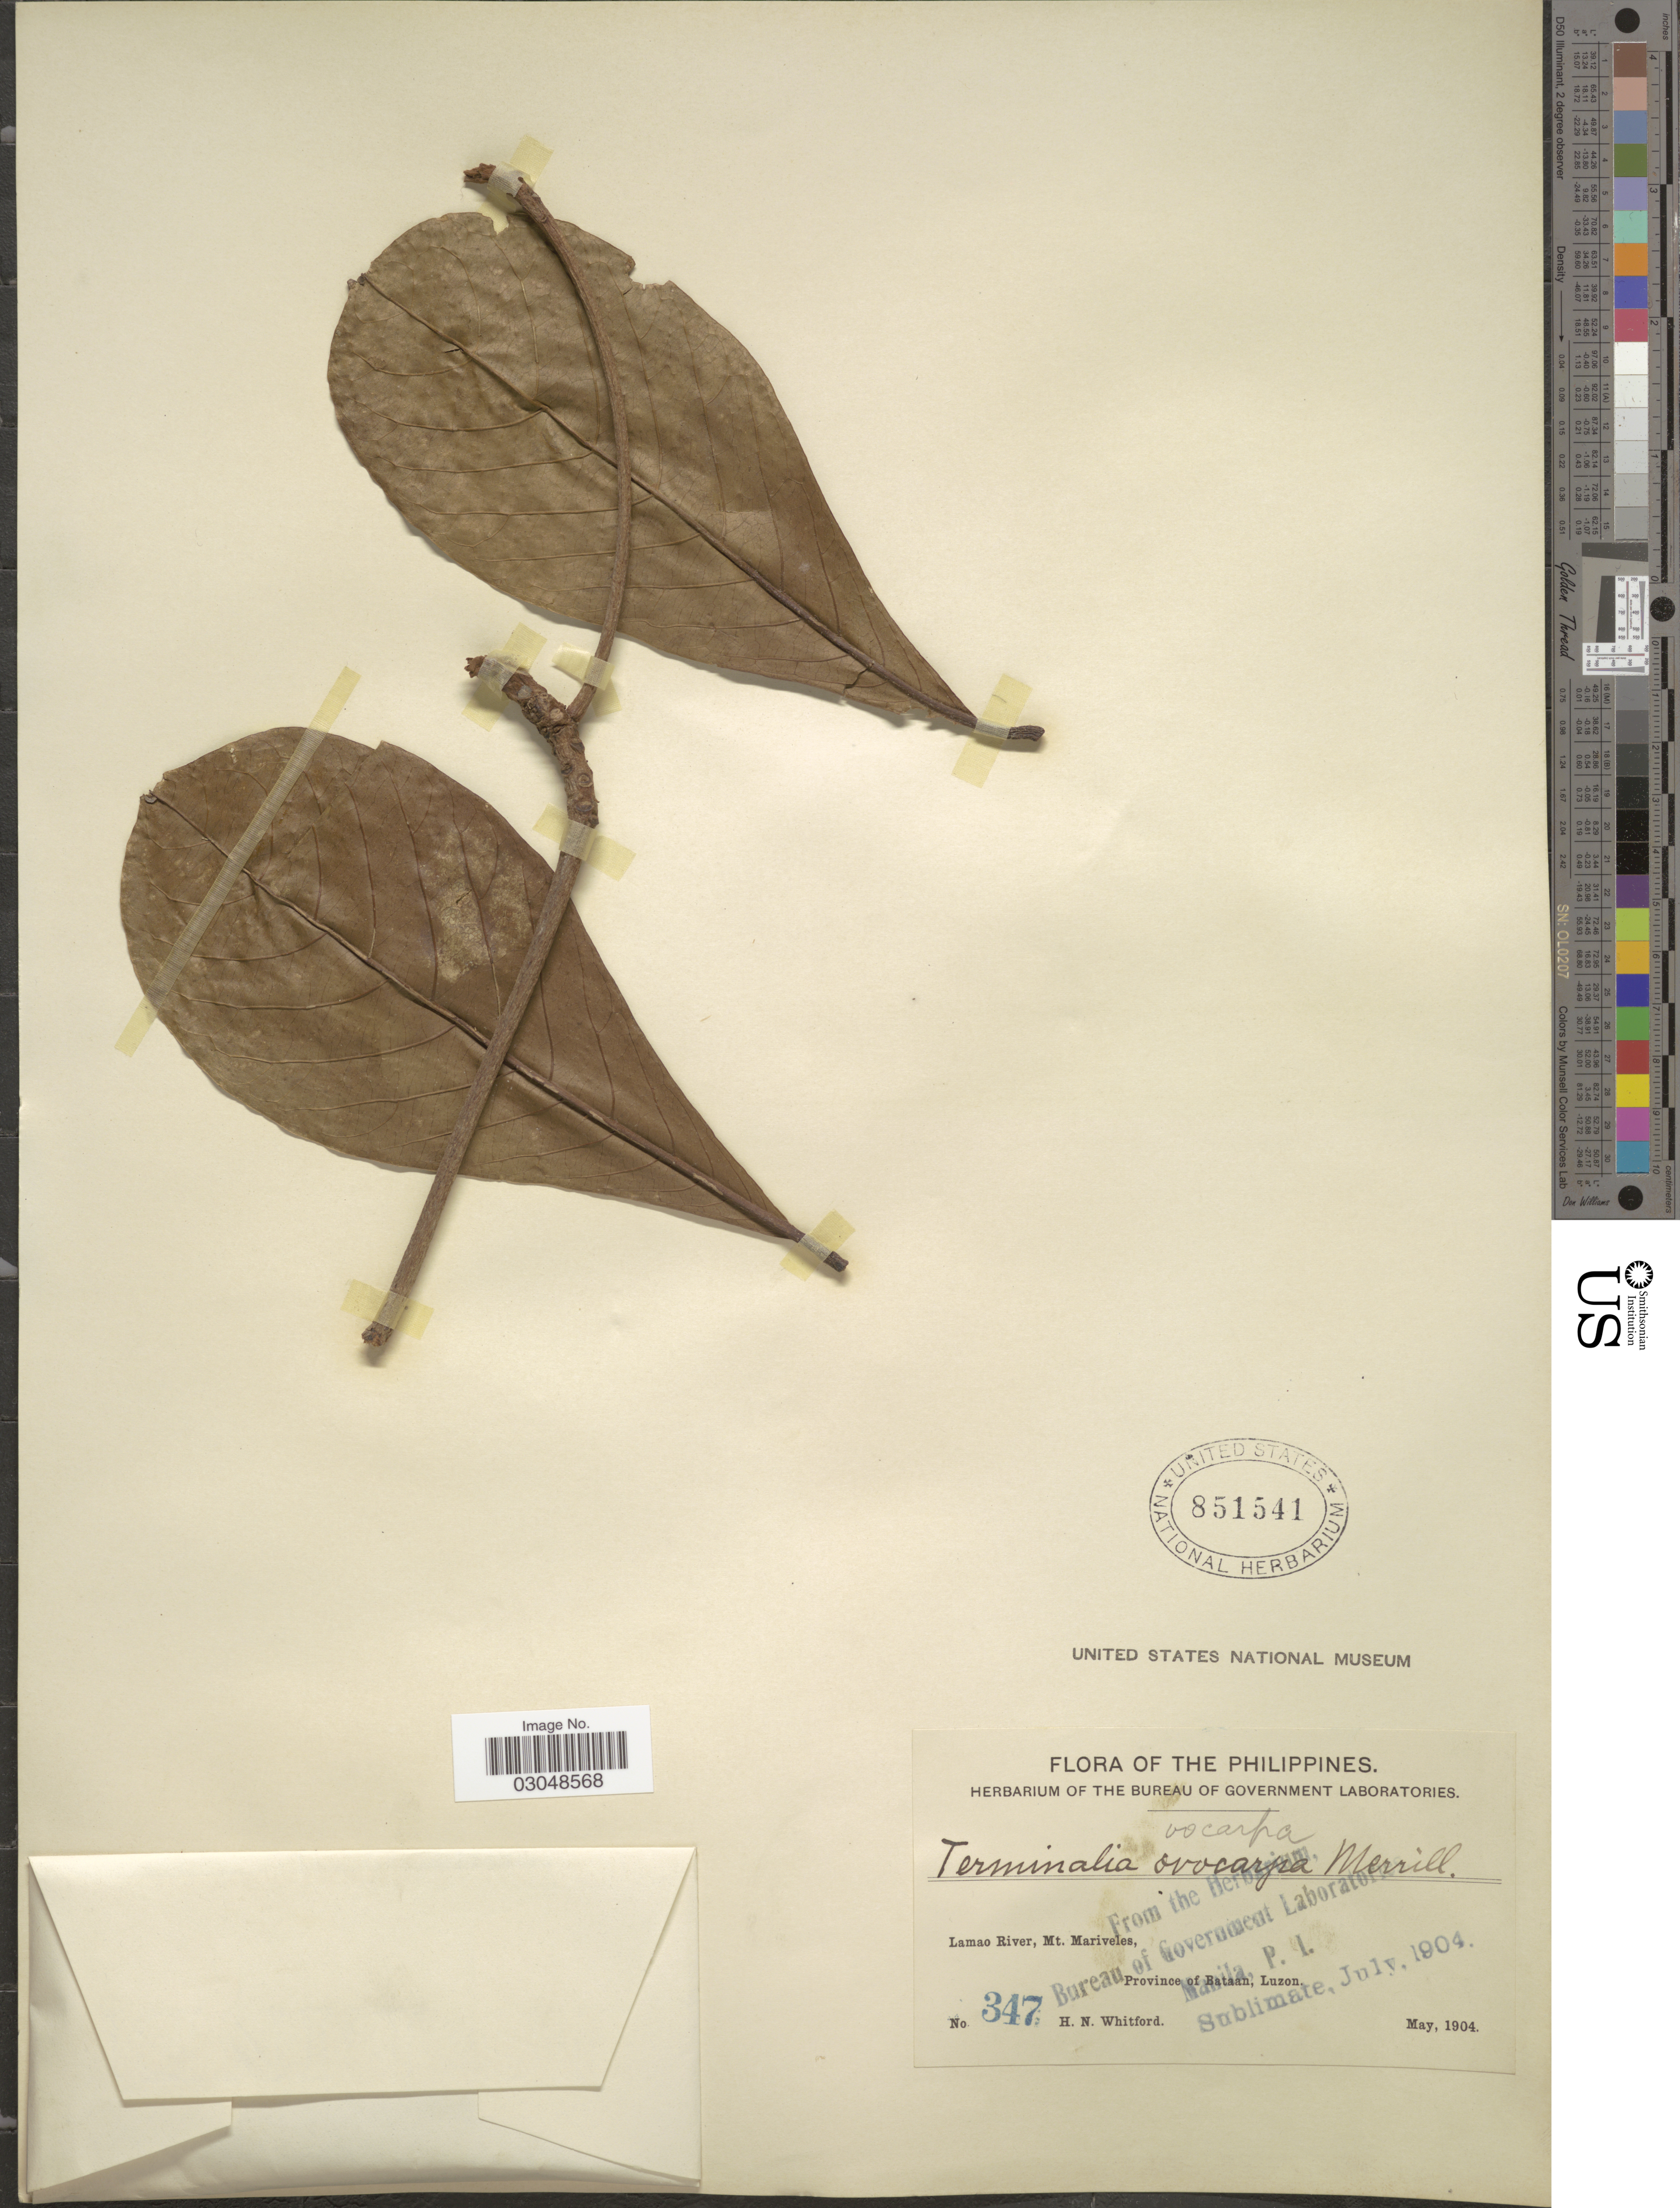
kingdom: Plantae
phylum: Tracheophyta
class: Magnoliopsida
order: Myrtales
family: Combretaceae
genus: Terminalia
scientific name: Terminalia ovocarpa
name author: Merr.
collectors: H. N. Whitford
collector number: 347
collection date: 1904-05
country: Philippines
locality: Lamao River, Mt. Mariveles, Province of Bataan, Luzon.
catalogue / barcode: US 851541